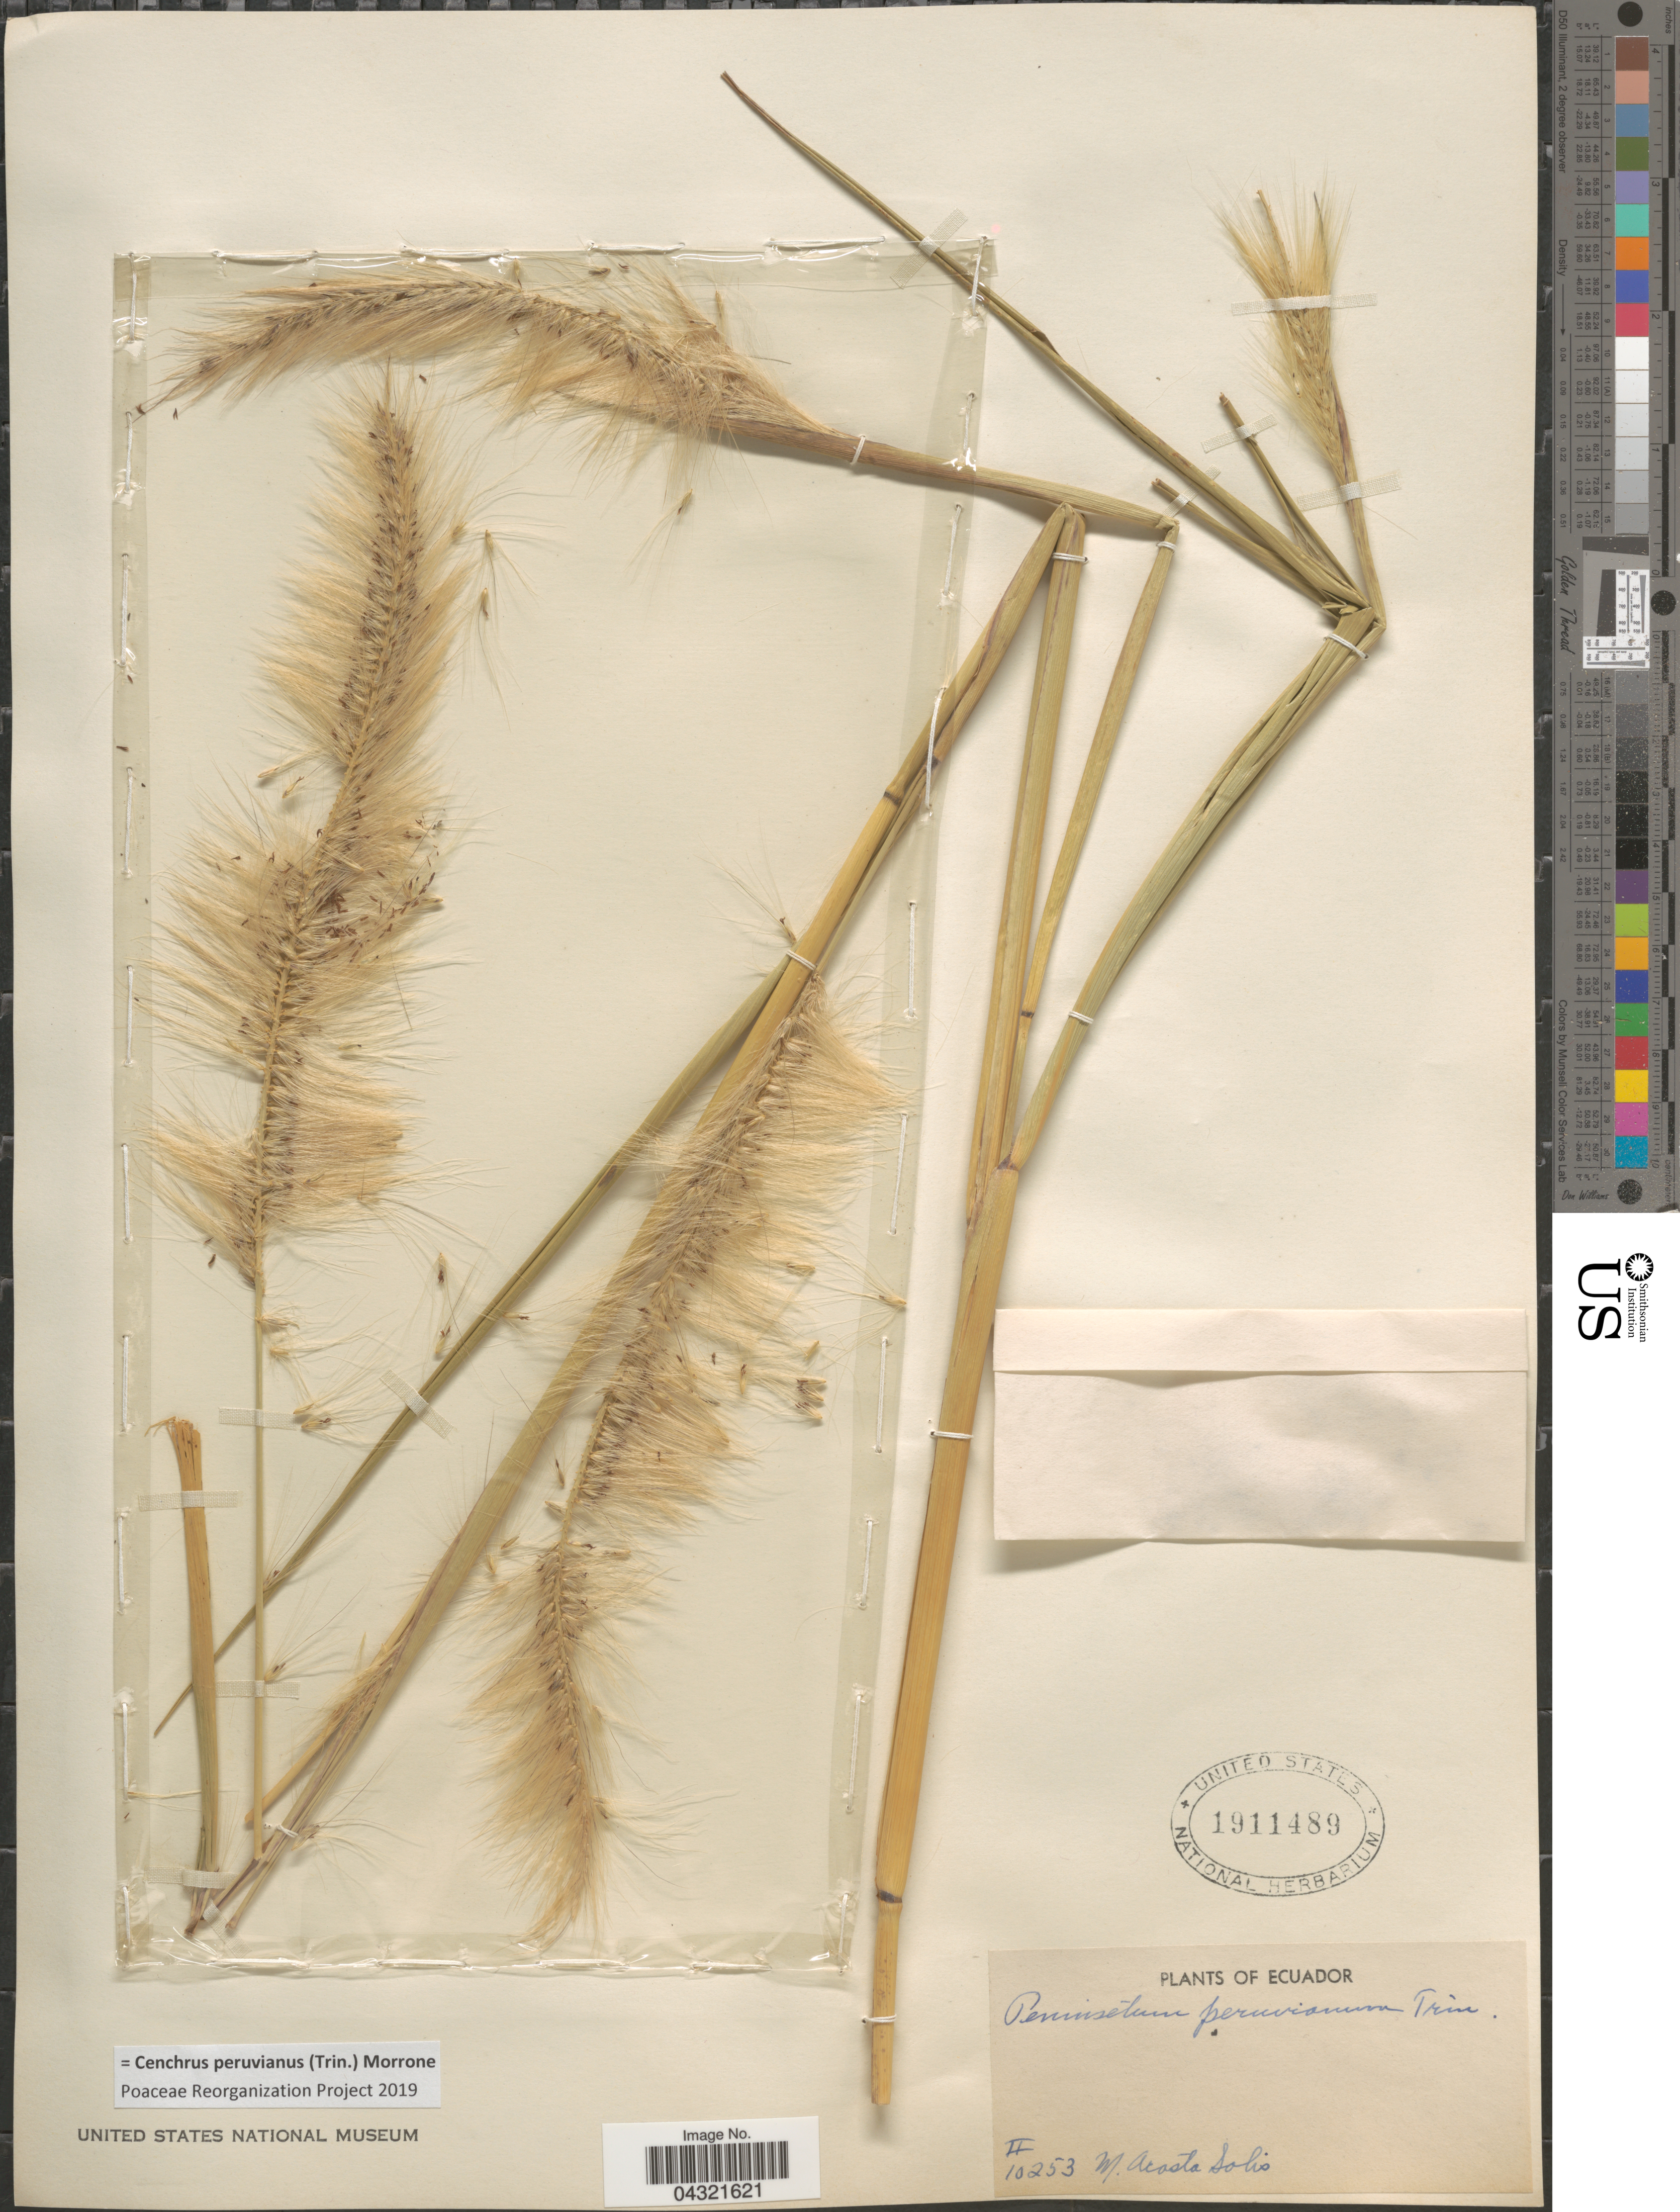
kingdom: Plantae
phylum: Tracheophyta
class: Liliopsida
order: Poales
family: Poaceae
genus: Cenchrus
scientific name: Cenchrus peruvianus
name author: (Trin.) Morrone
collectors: M. Acosta Solis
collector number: II10253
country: Ecuador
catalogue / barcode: US 1911489